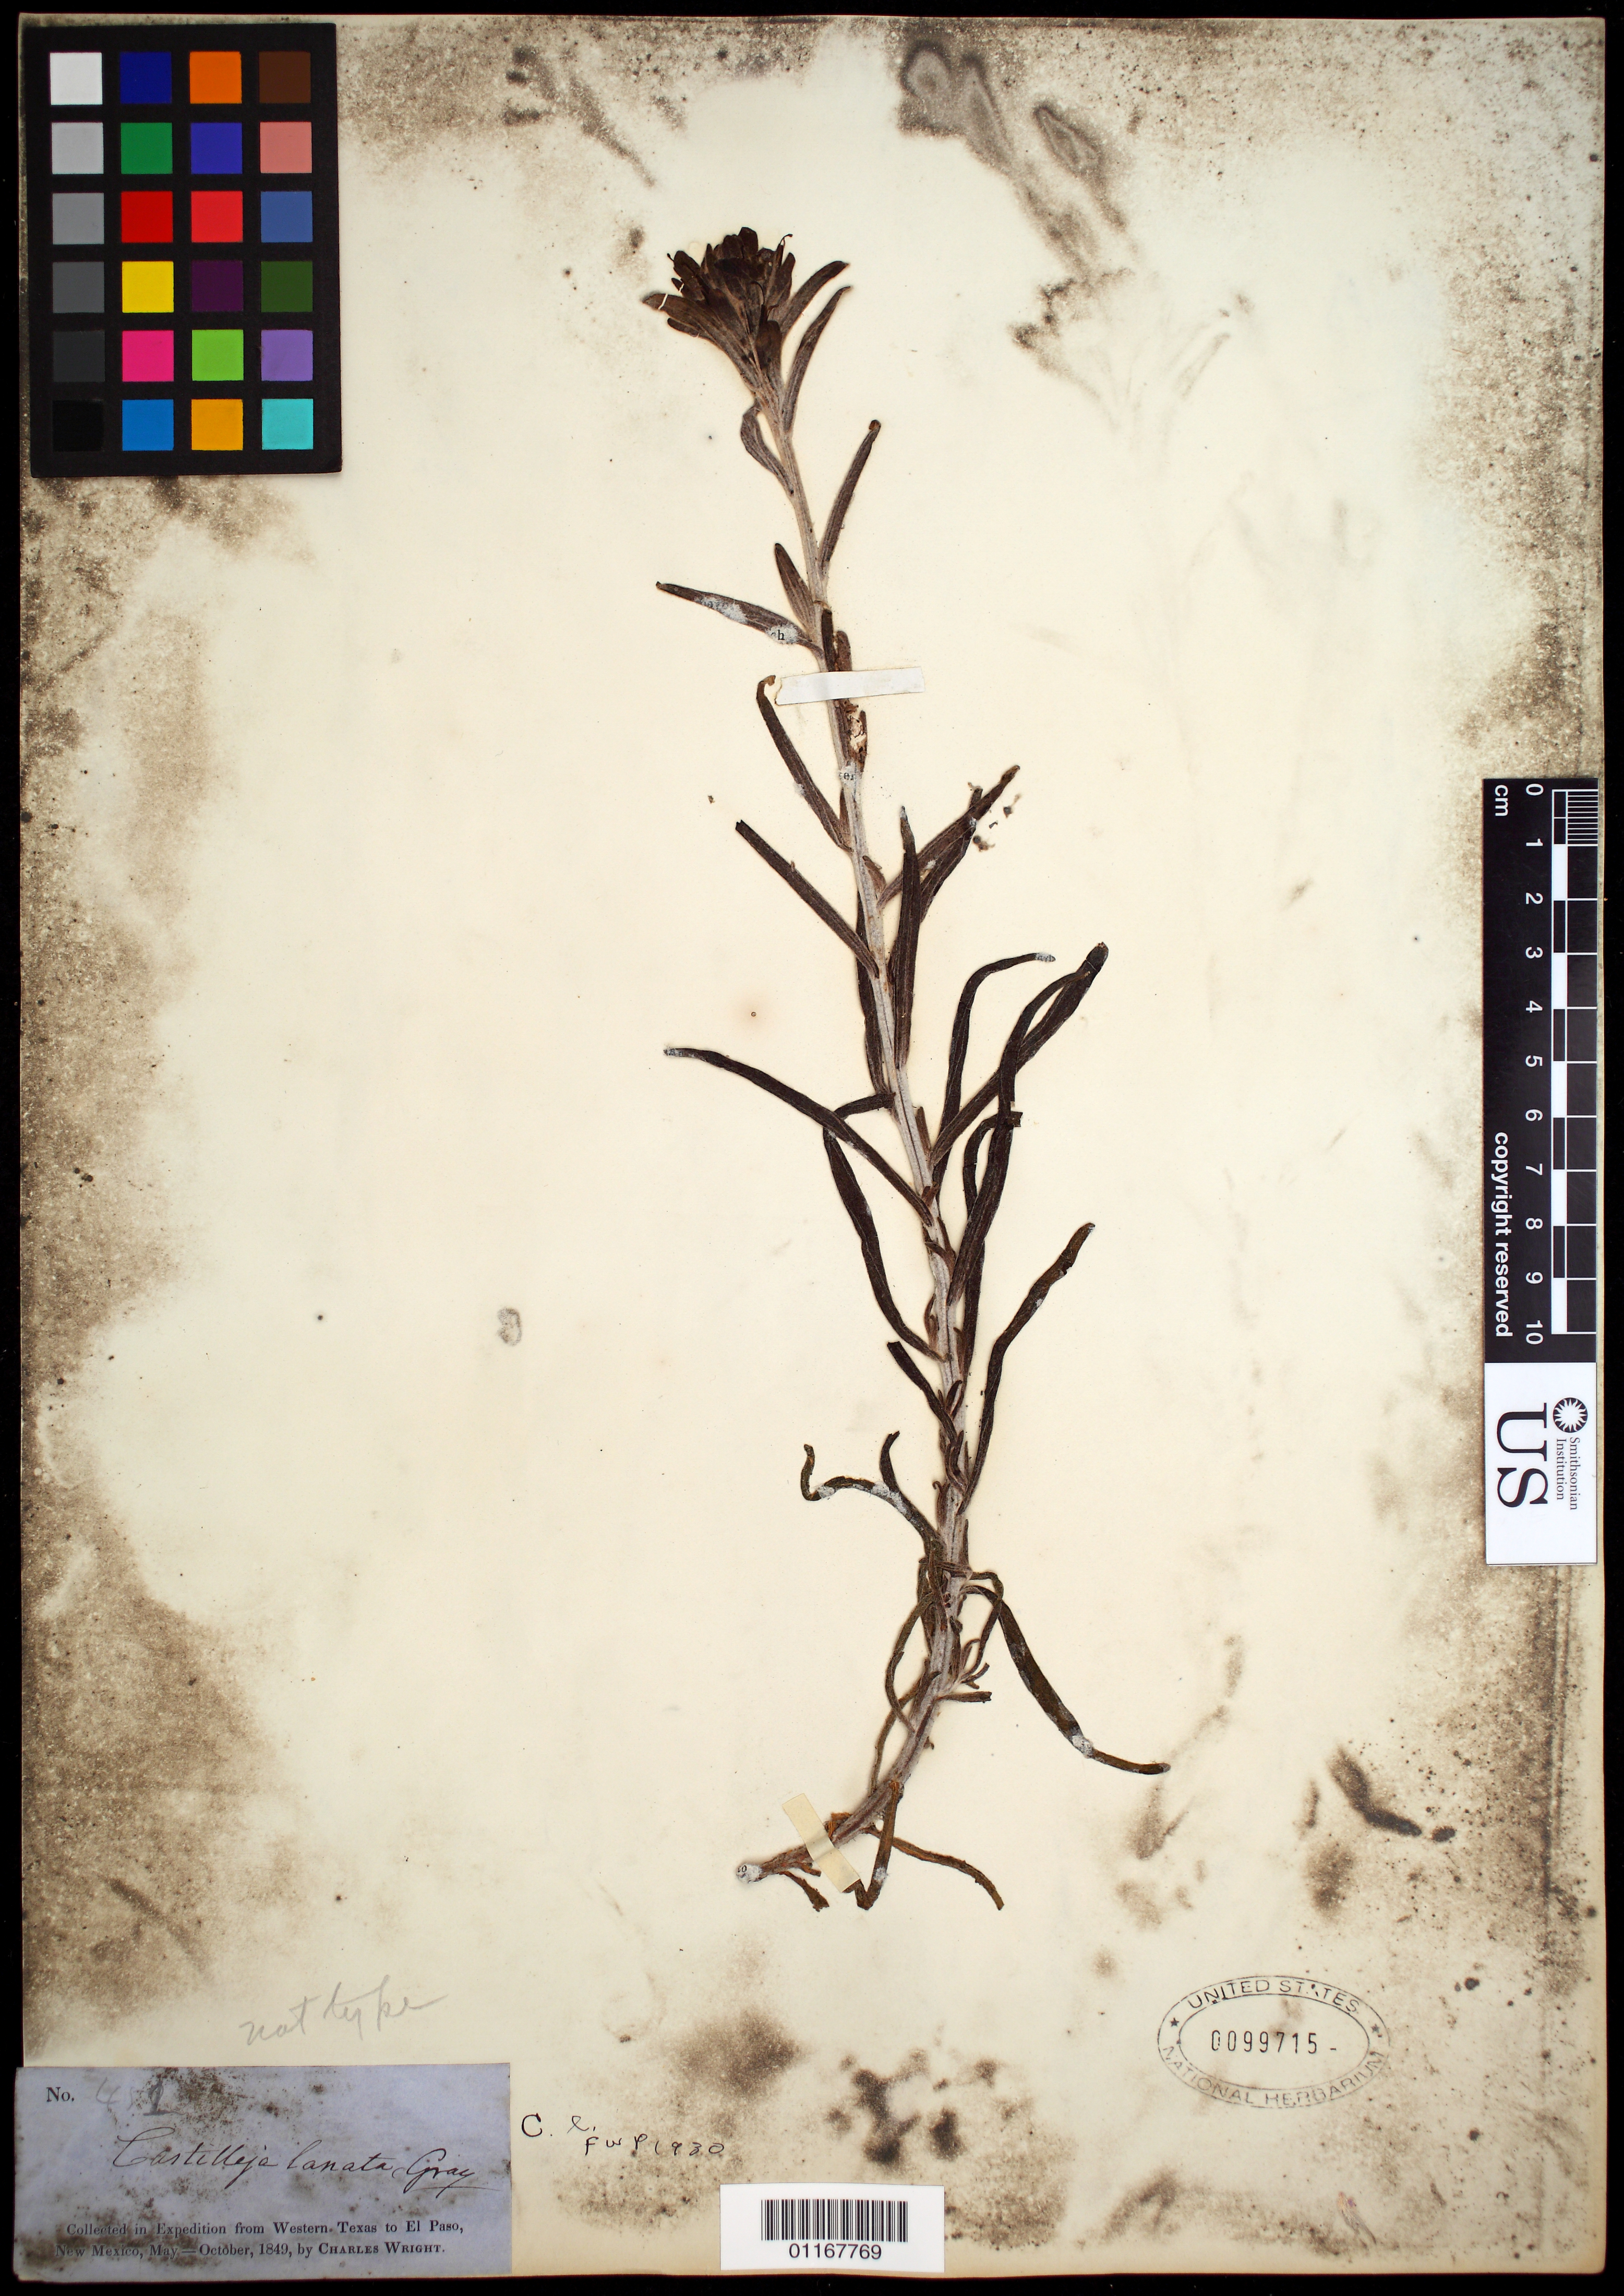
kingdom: Plantae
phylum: Tracheophyta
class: Magnoliopsida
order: Lamiales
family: Orobanchaceae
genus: Castilleja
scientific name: Castilleja lanata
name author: A. Gray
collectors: C. Wright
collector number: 451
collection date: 1849-05/1849-10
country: United States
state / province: New Mexico / Texas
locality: from Western Texas to El Paso, New Mexico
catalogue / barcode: US 99715